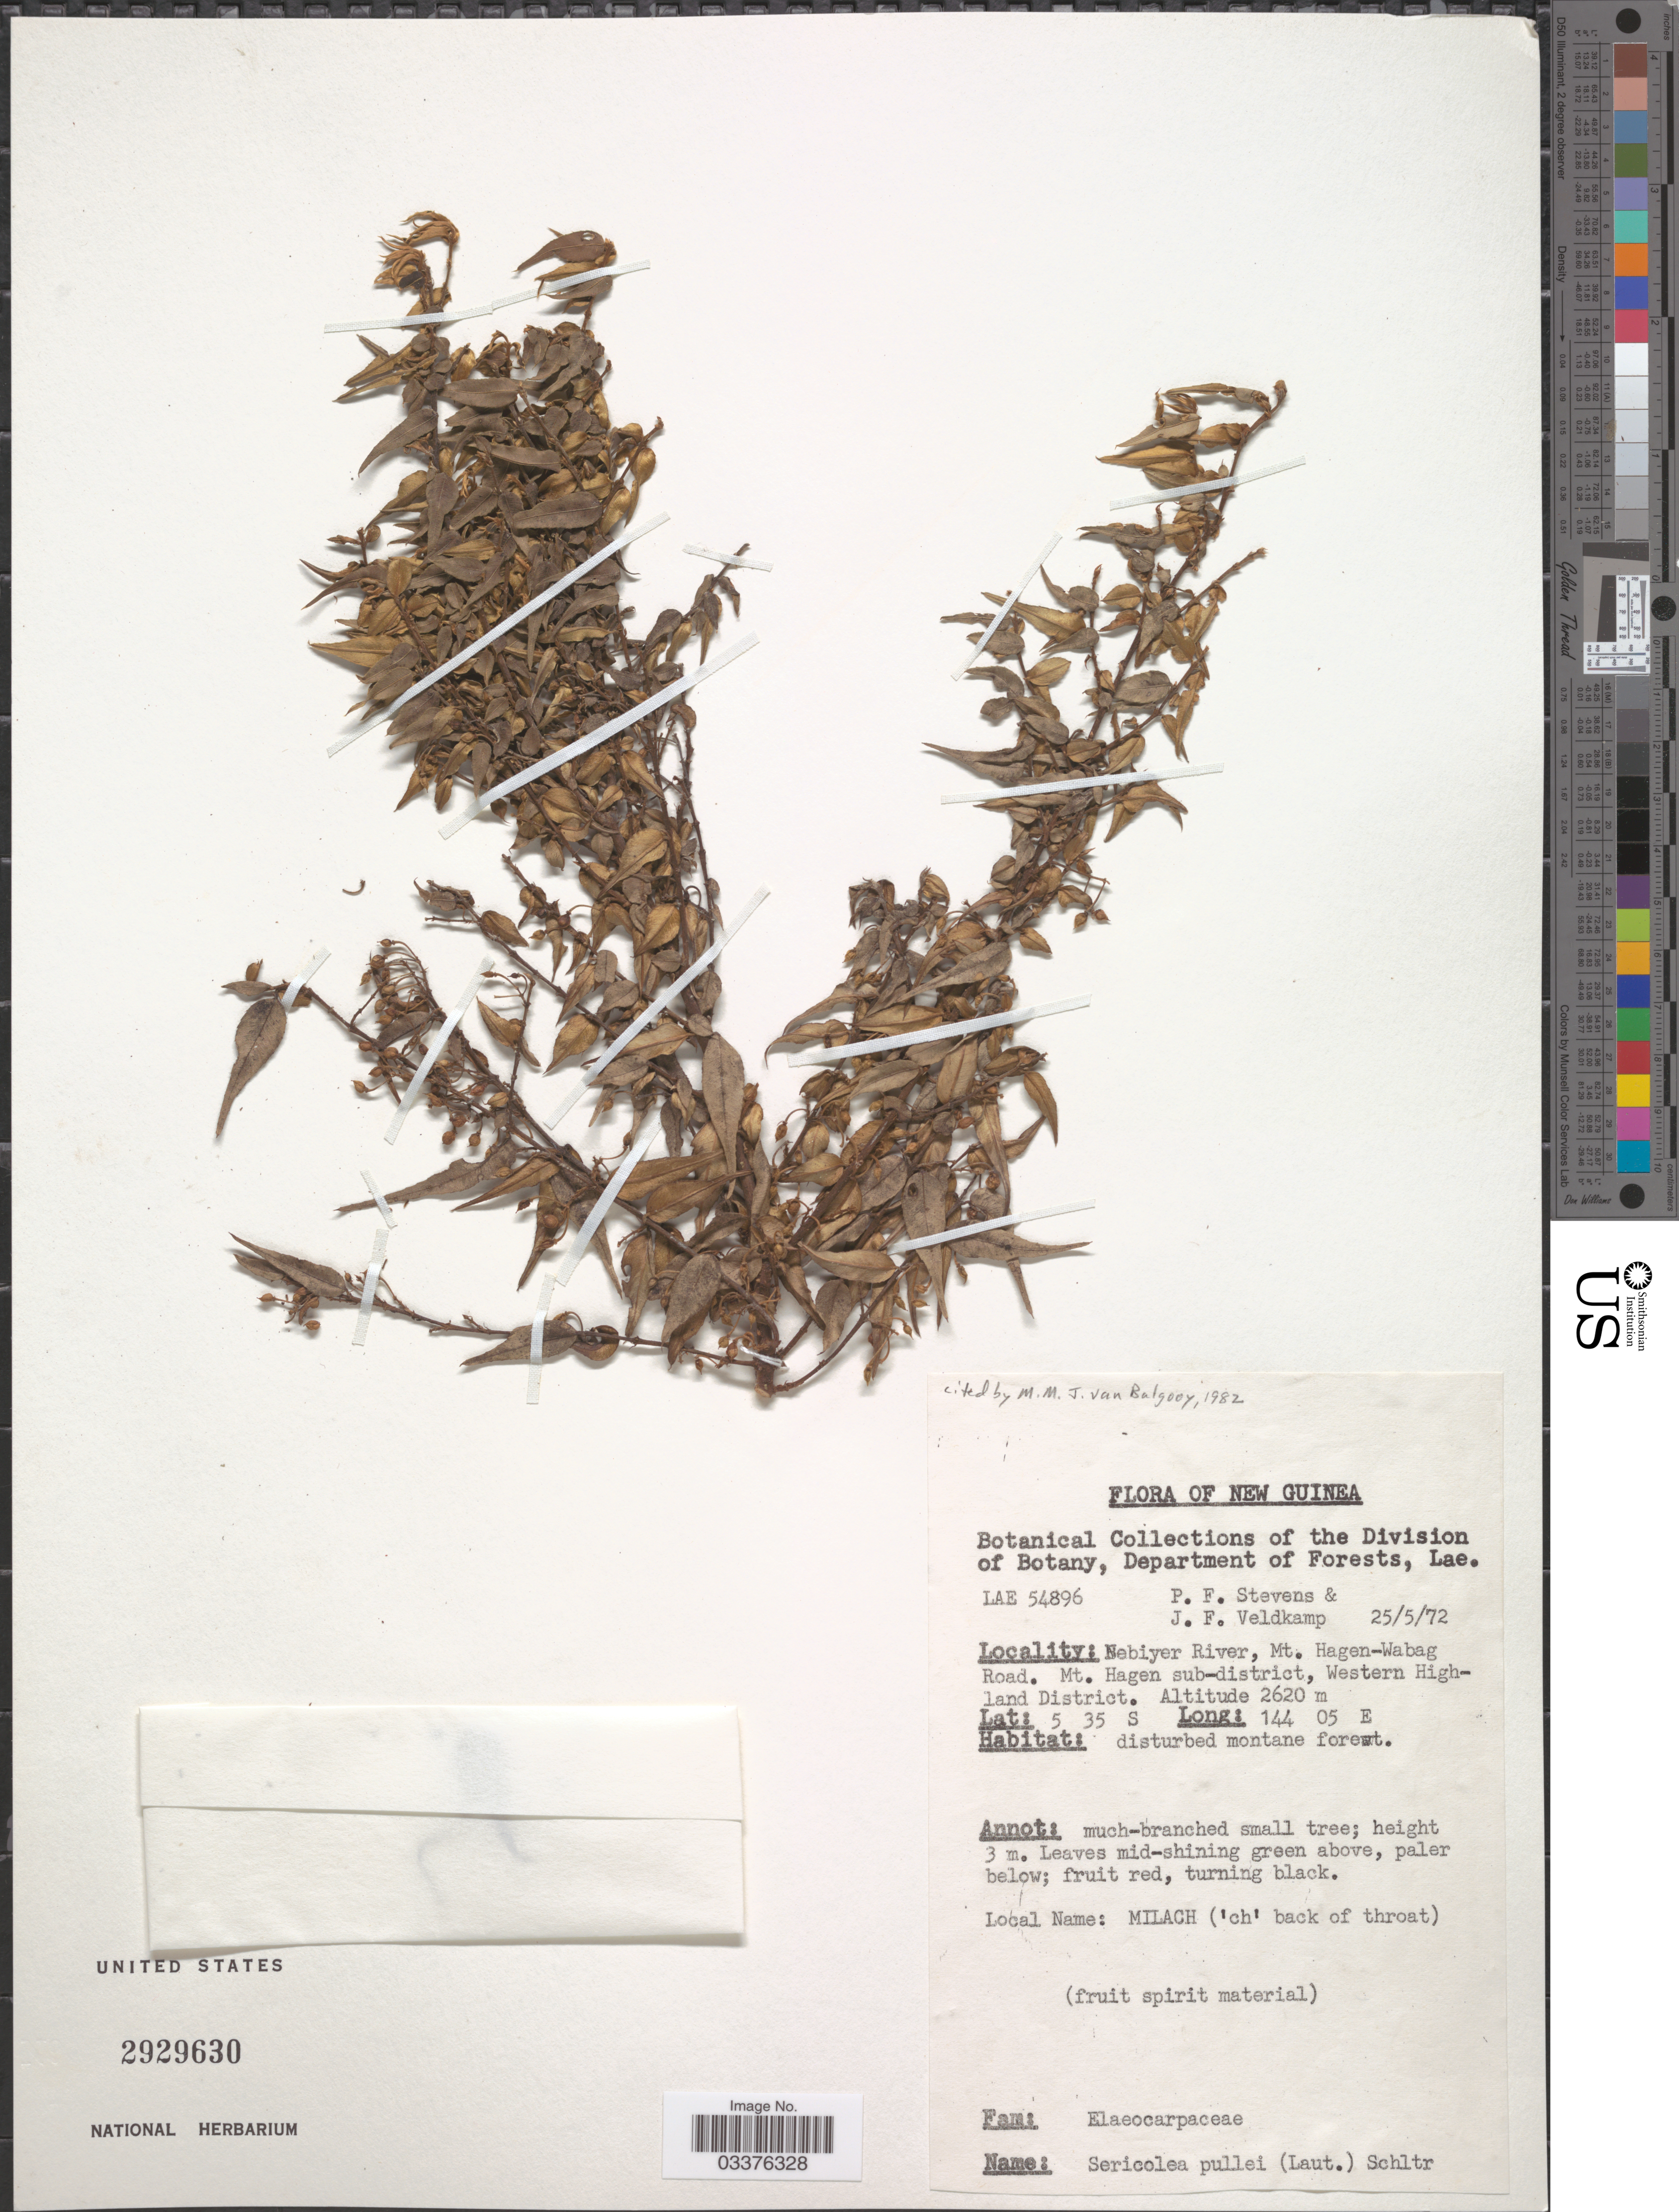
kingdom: Plantae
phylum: Tracheophyta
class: Magnoliopsida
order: Oxalidales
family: Elaeocarpaceae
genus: Sericolea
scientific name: Sericolea pullei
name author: Schltr.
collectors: P. F. Stevens & J. F. Veldkamp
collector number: LAE 54896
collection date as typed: Transcribed d/m/y: 25/5/72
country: Papua New Guinea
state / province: Western Highlands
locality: New Guinea. Nebiyer River, Mt. Hagen-Wabag Road. Mt. Hagen sub-district, Western Highland District.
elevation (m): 2620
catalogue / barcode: US 2929630